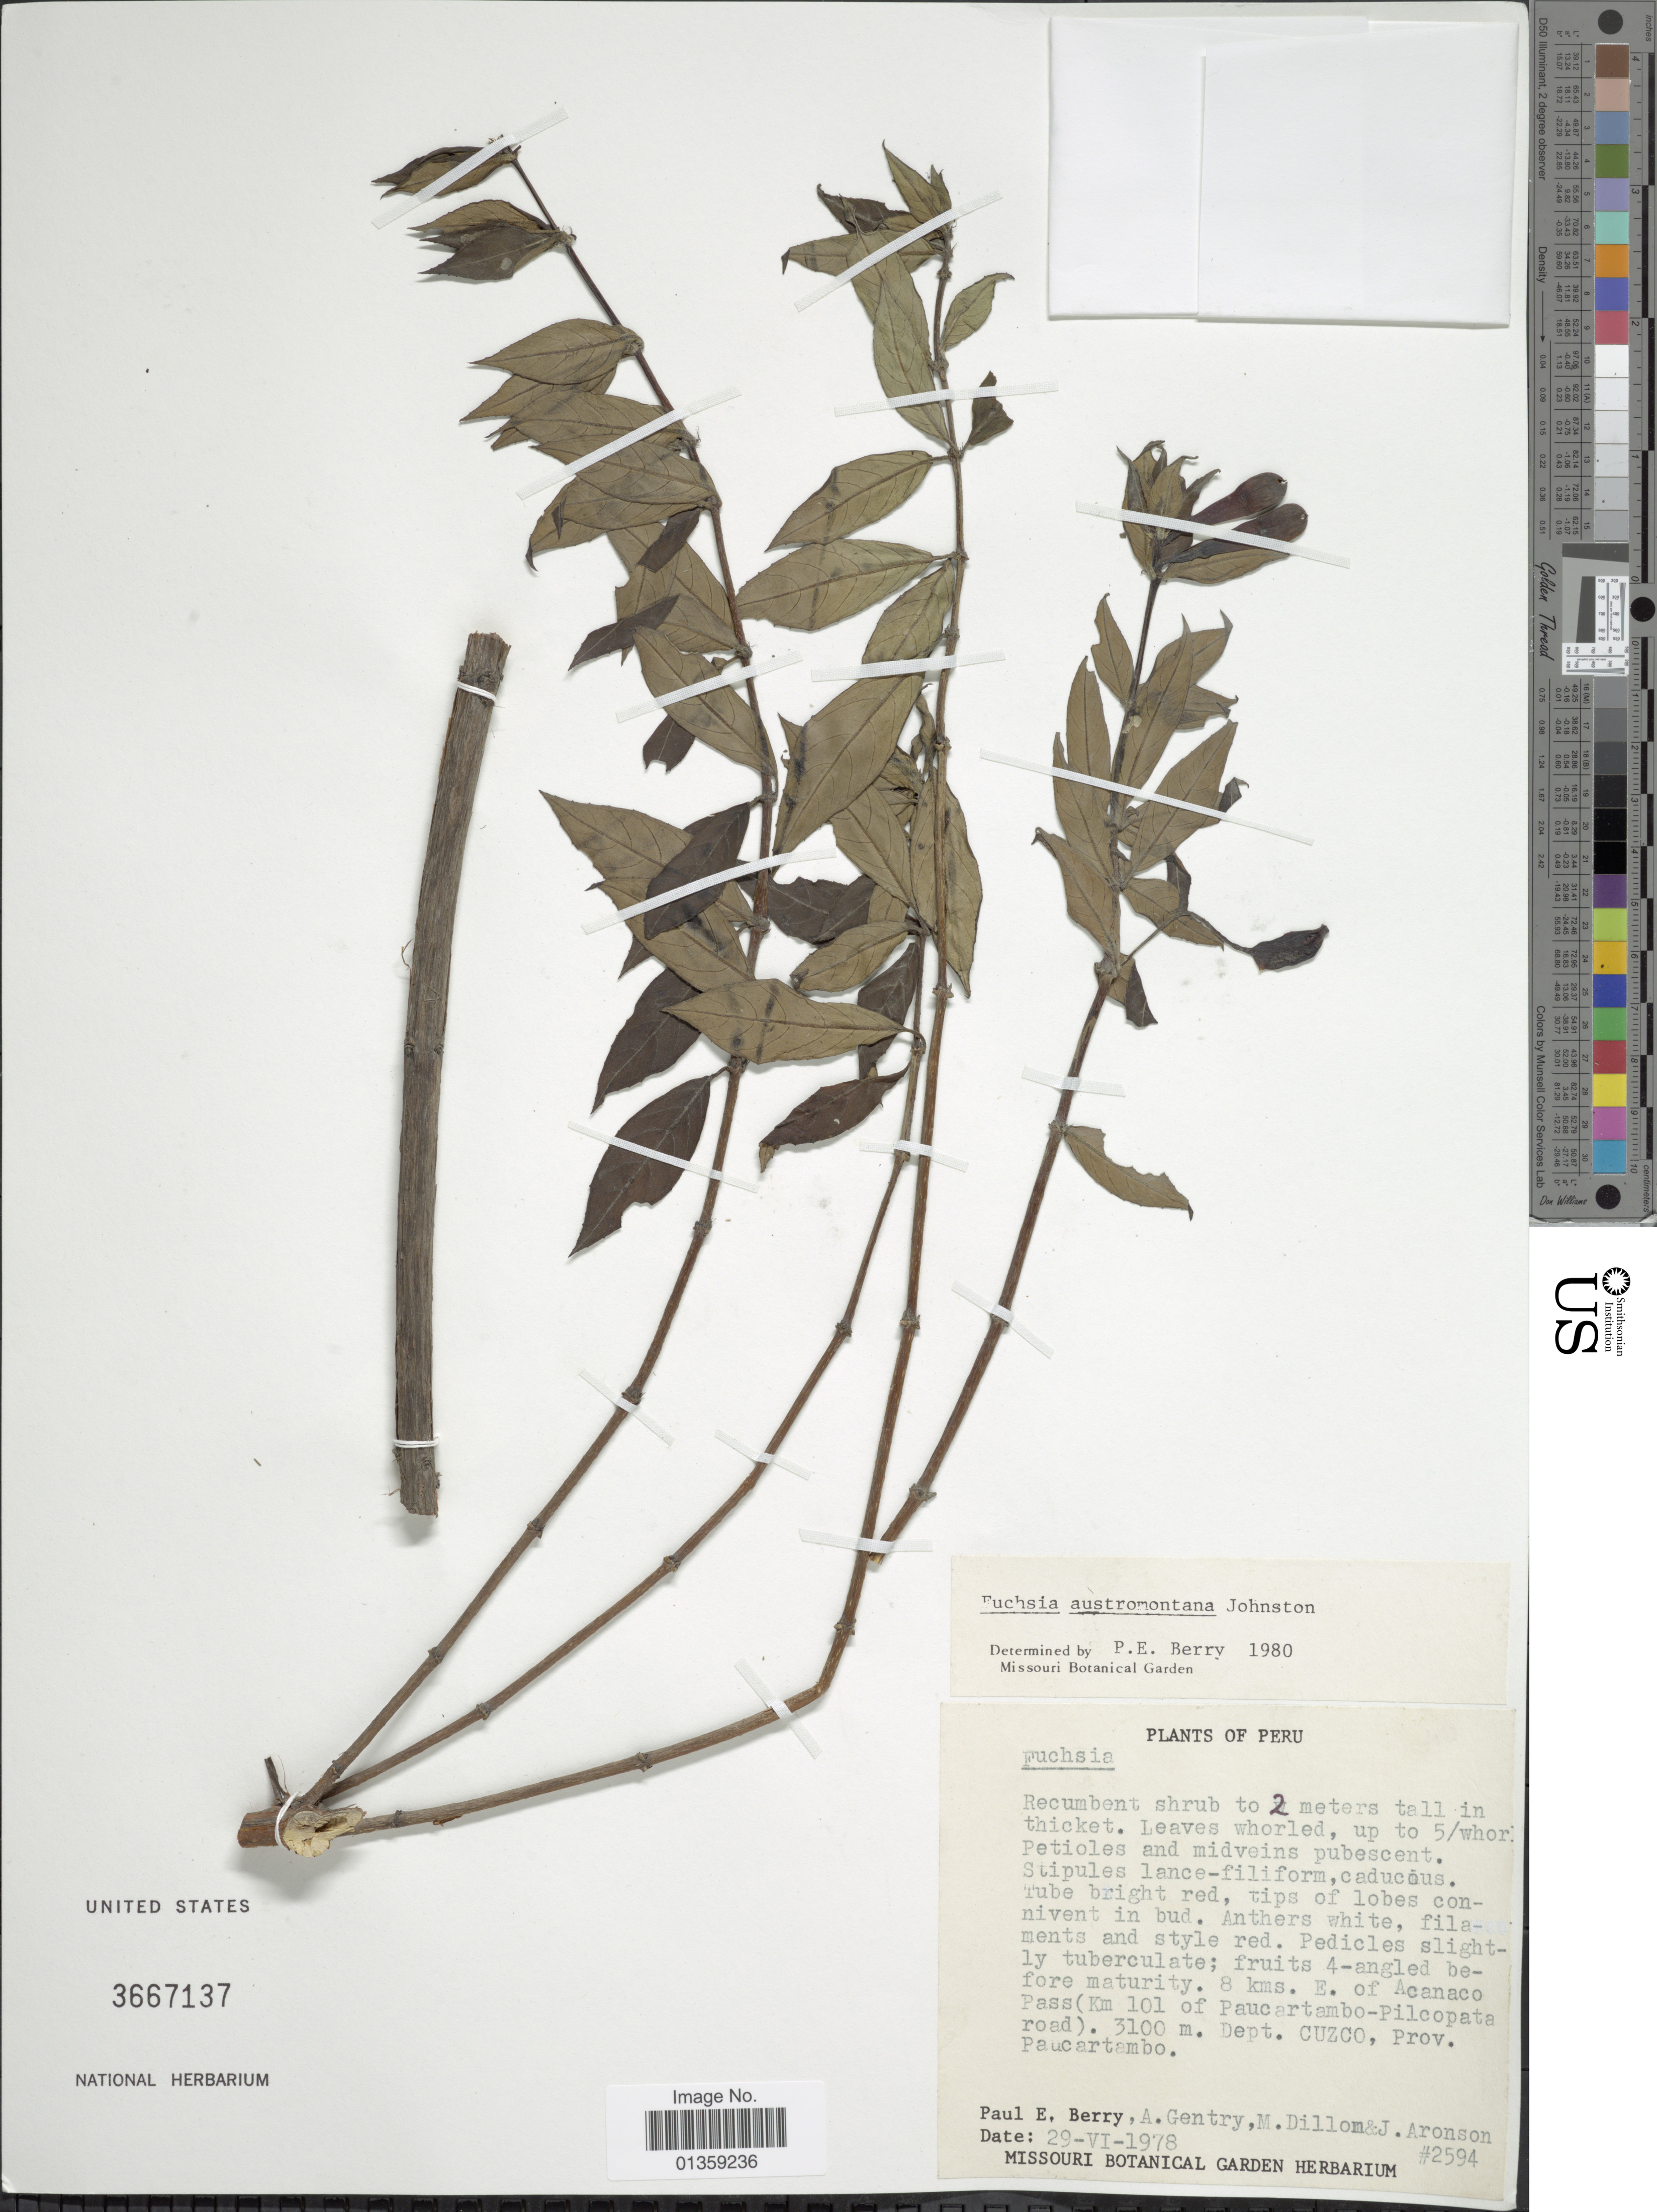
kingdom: Plantae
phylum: Tracheophyta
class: Magnoliopsida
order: Myrtales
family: Onagraceae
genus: Fuchsia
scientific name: Fuchsia austromontana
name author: I.M. Johnst.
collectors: P. E. Berry, A. H. Gentry, M. O. Dillon & J. Aronson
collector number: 2594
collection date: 1978-06-29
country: Peru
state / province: Cusco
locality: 8 kms. E. of Acanaco Pass (Km 101 of Paucartambo-Pilcopata road) Prov. Paucartambo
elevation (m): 3100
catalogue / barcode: US 3667137